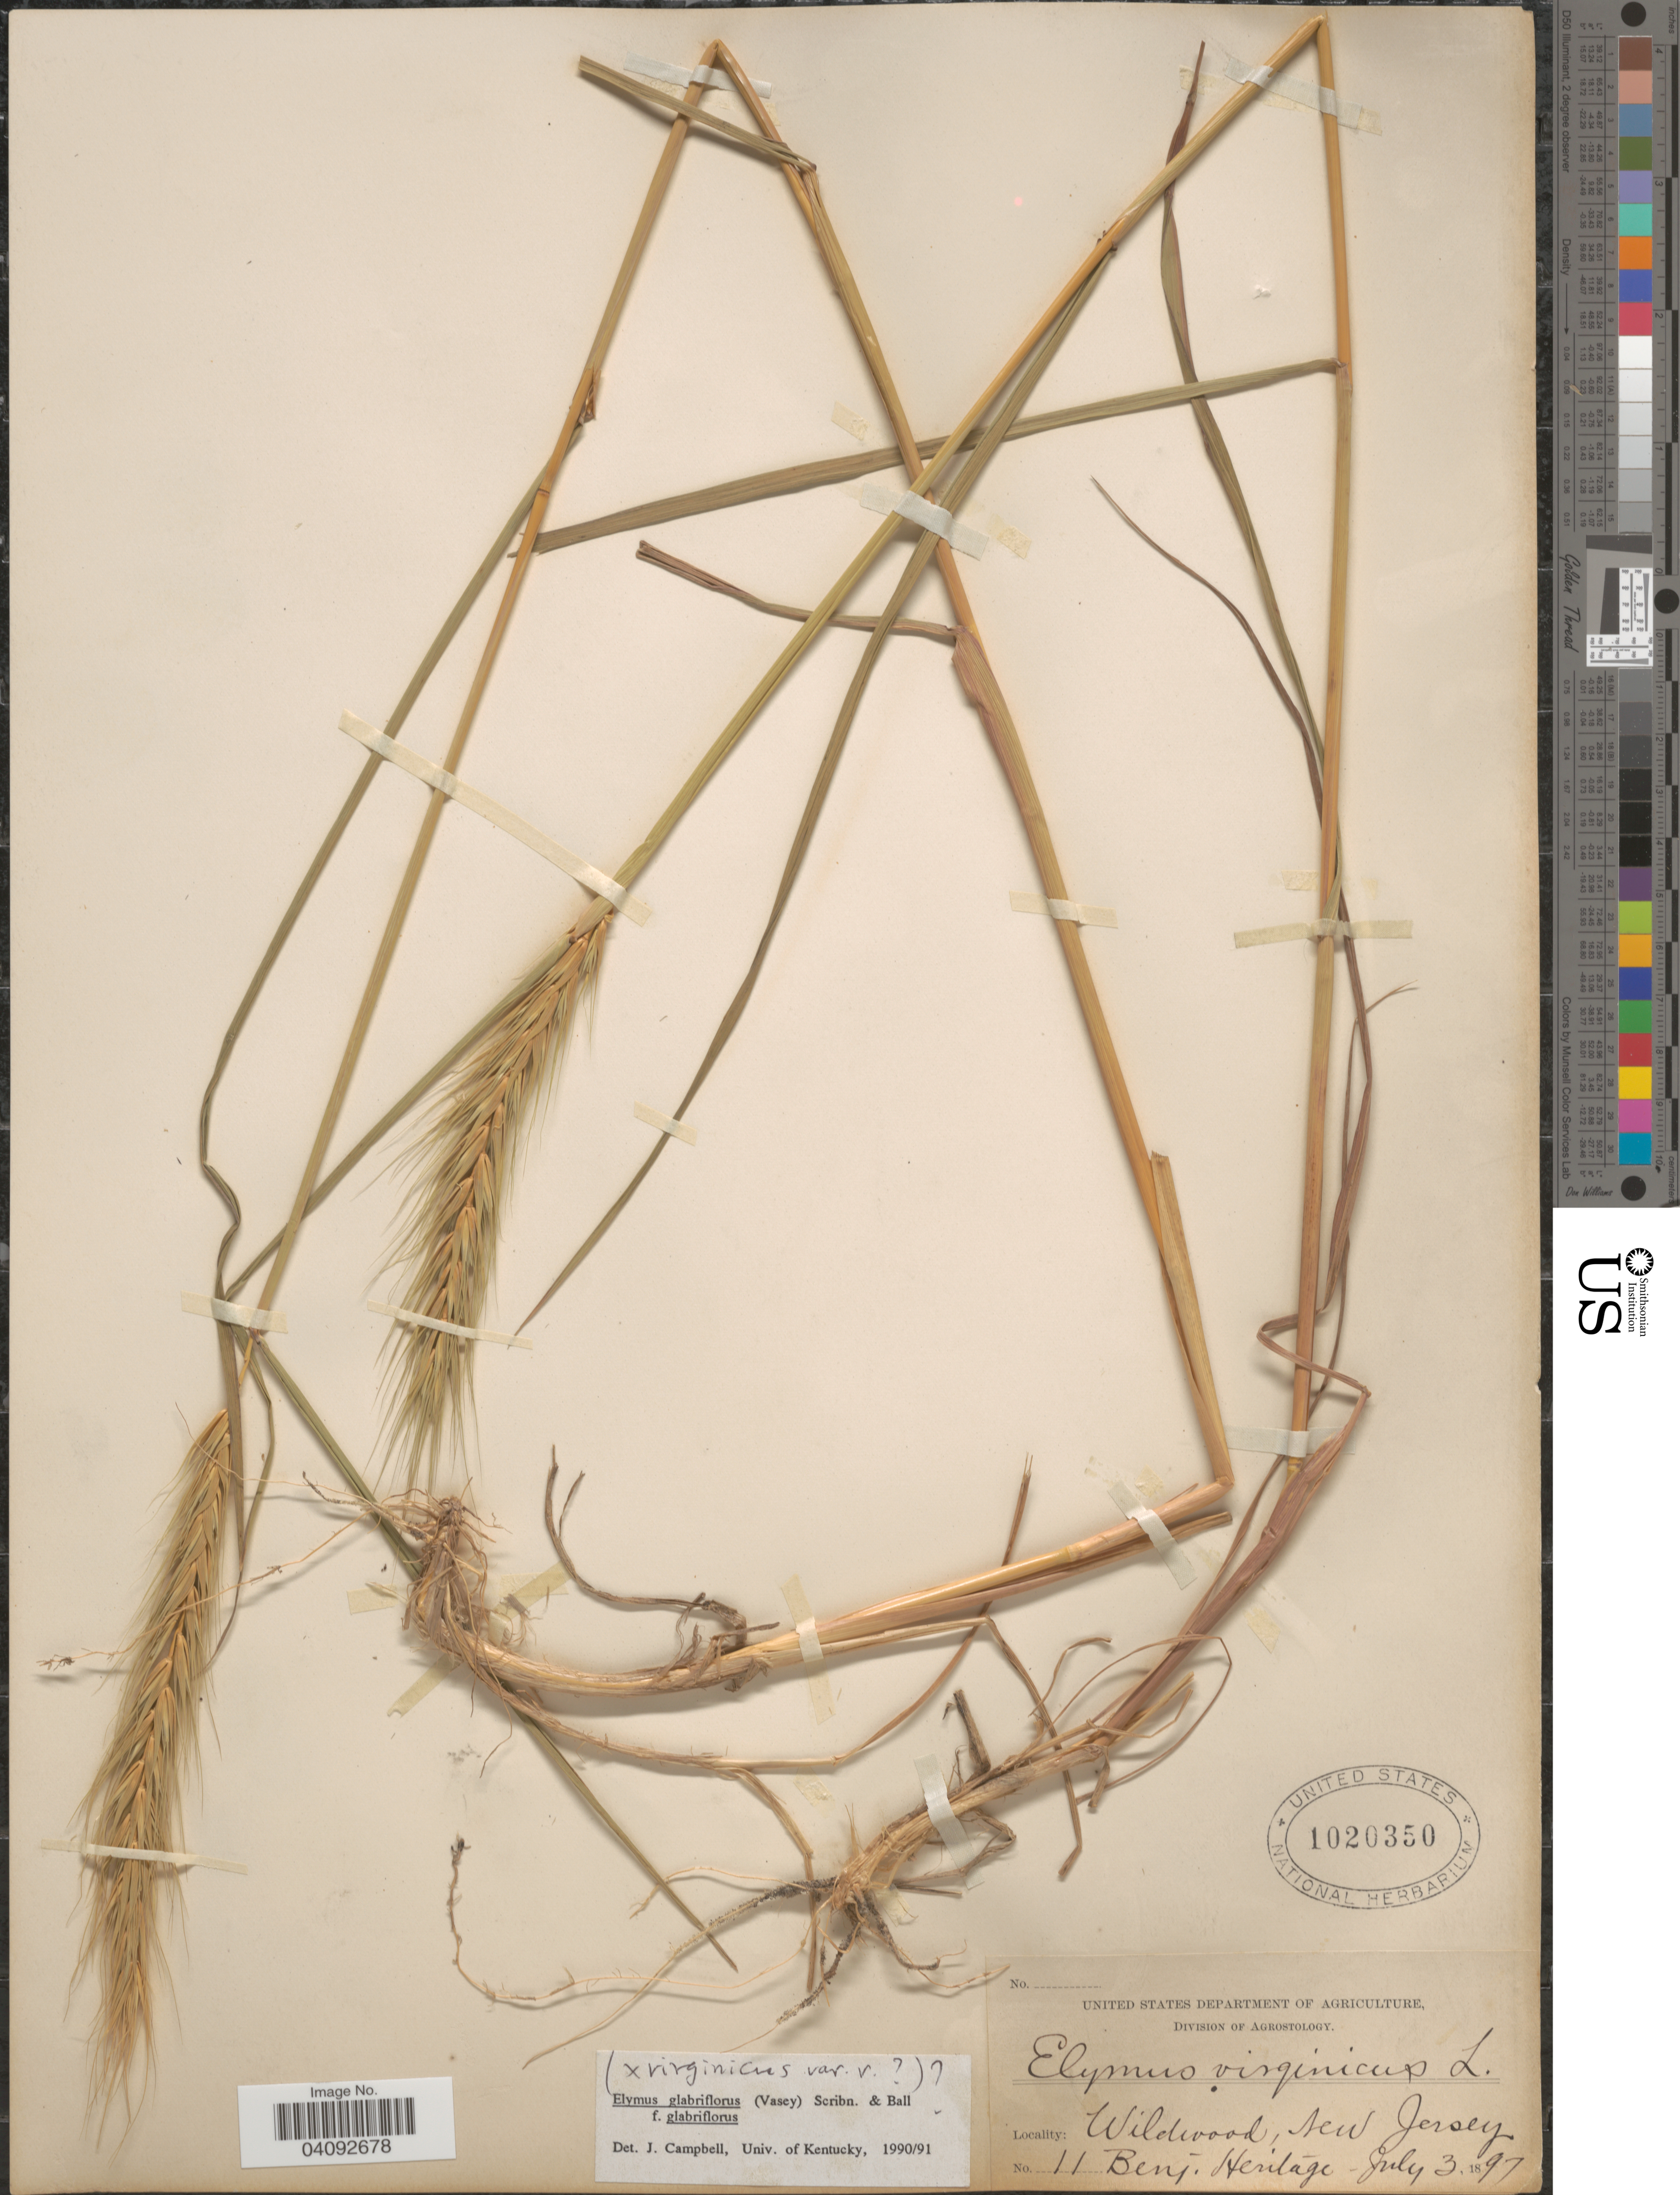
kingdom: Plantae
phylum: Tracheophyta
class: Liliopsida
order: Poales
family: Poaceae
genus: Elymus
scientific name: Elymus glabriflorus var. glabriflorus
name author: (Vasey ex L.H. Dewey) Scribn. & C.R. Ball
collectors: Benj. Heritage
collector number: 11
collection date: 1897-07-03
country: United States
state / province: New Jersey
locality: Wildwood.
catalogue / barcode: US 1020350